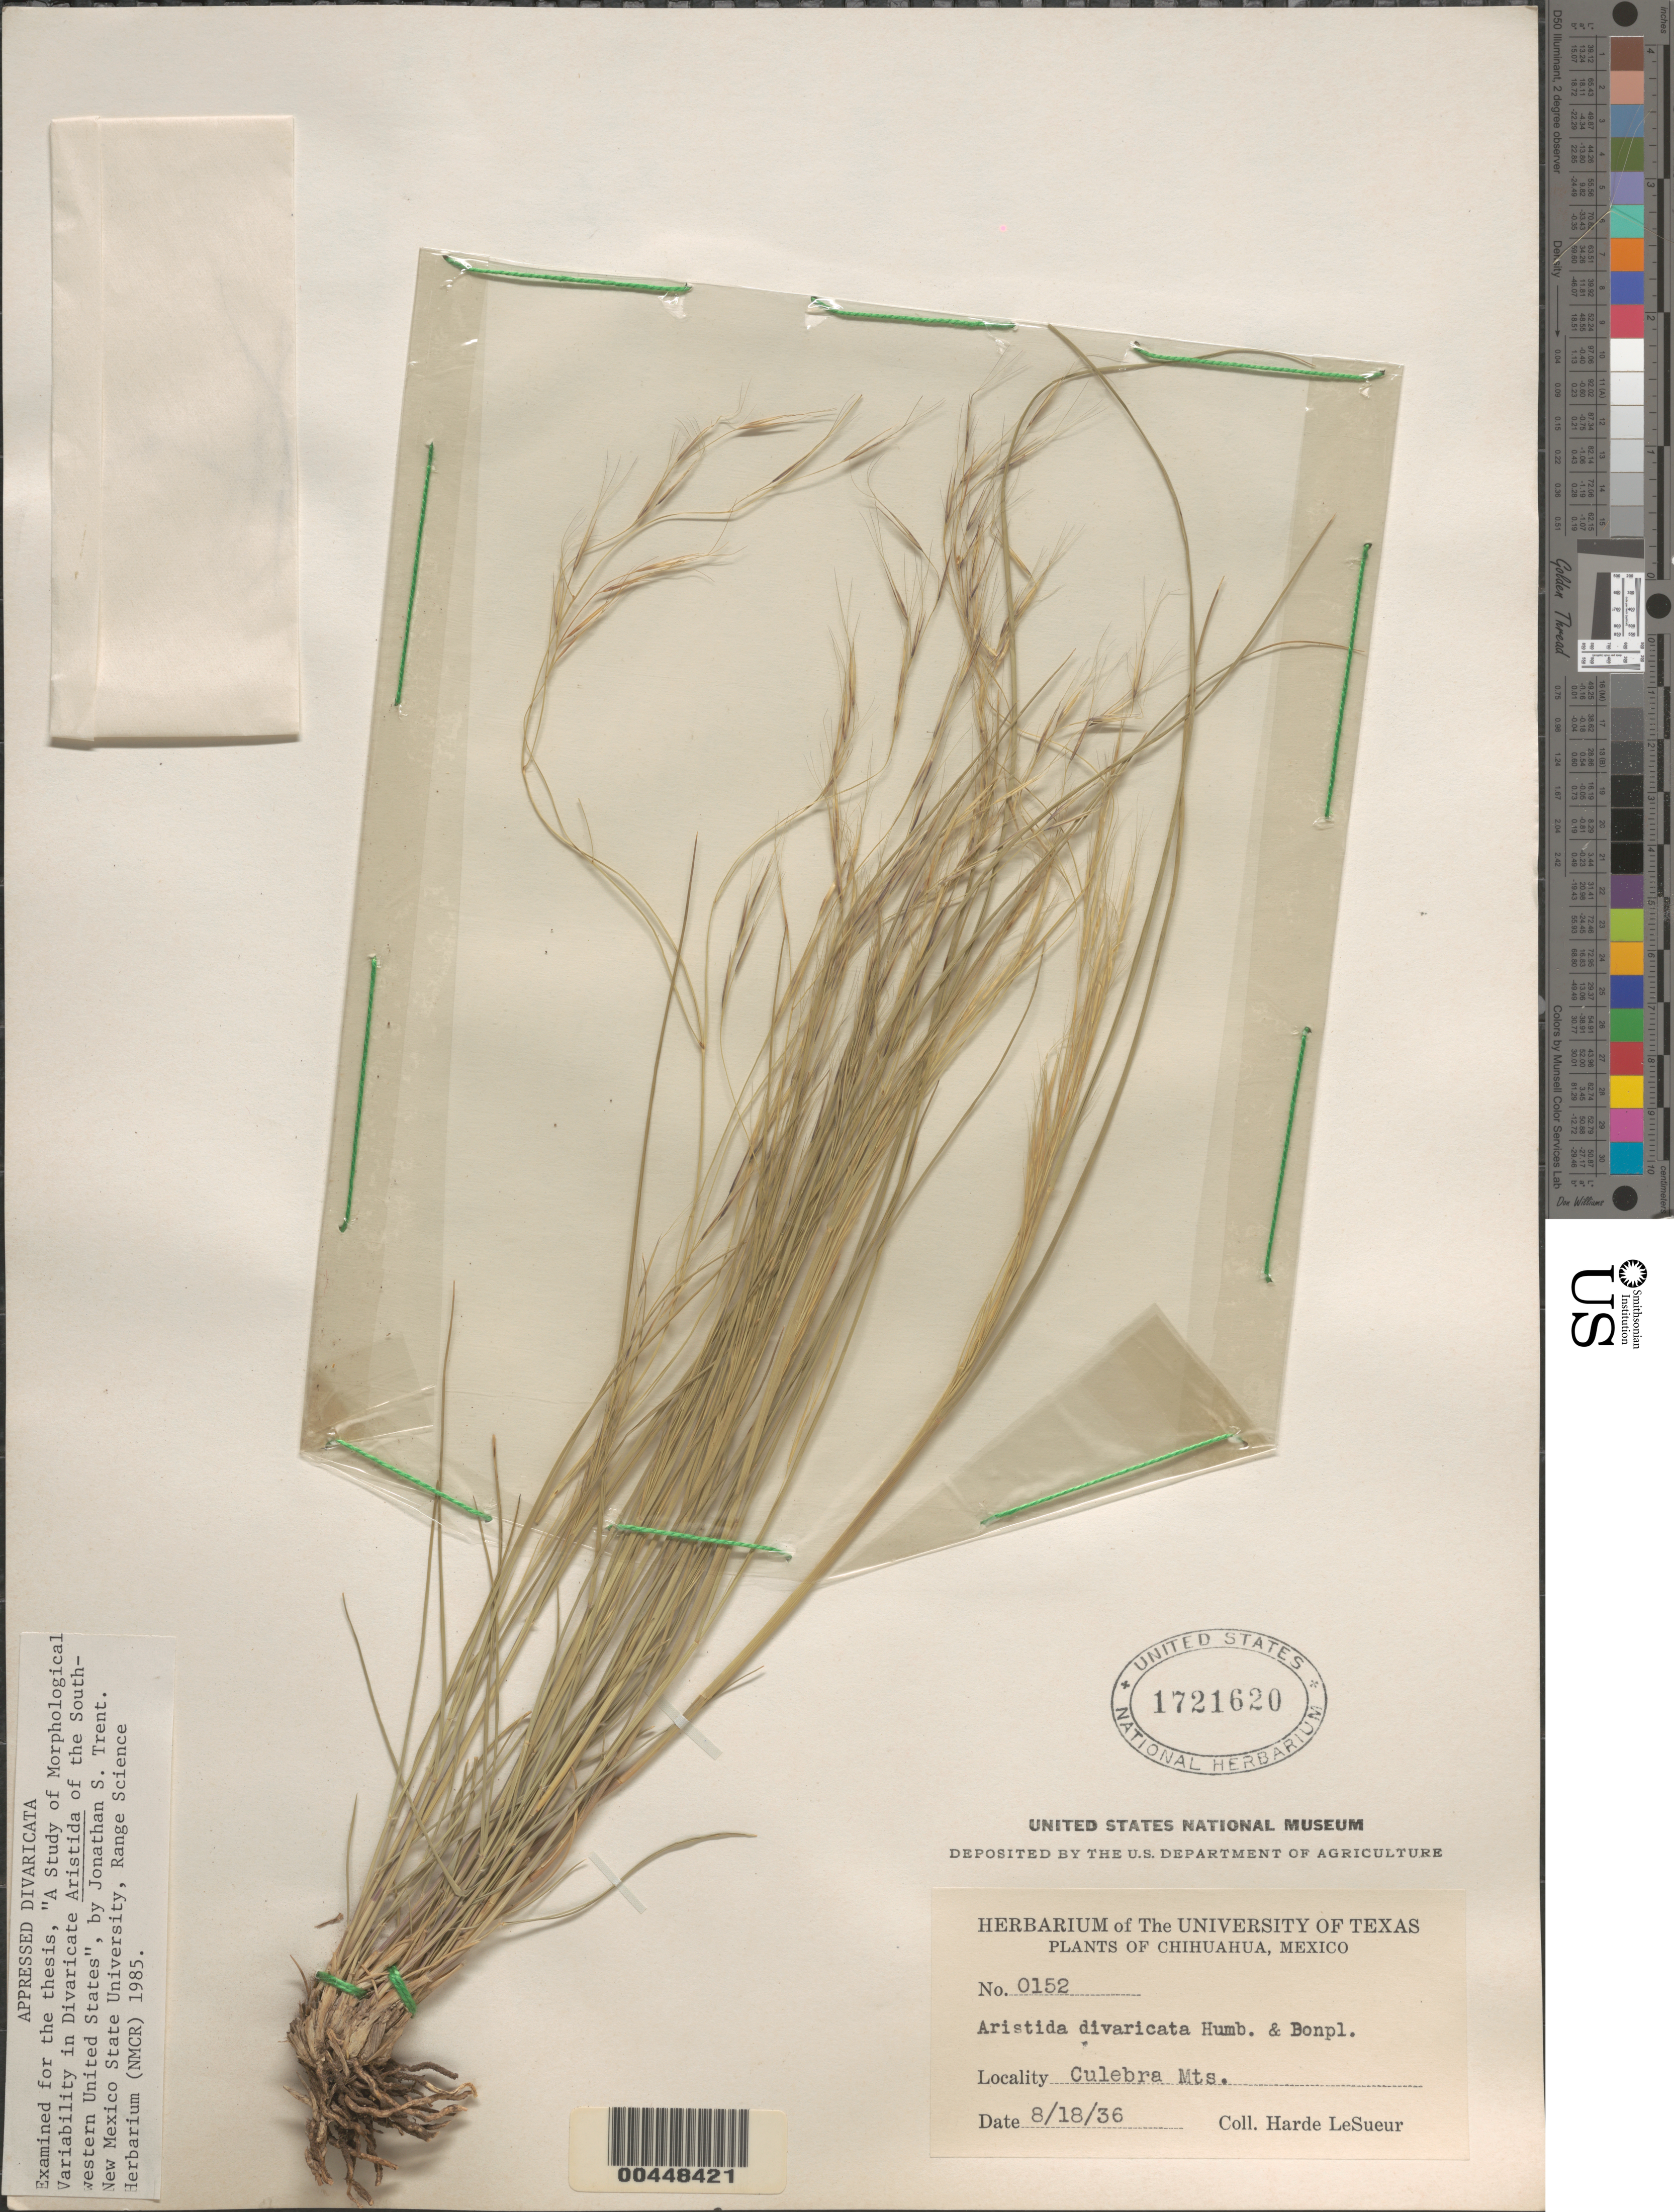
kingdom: Plantae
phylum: Tracheophyta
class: Liliopsida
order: Poales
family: Poaceae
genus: Aristida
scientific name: Aristida divaricata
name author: Humb. & Bonpl. ex Willd.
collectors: D. H. LeSueur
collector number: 0152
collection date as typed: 18 Aug 1936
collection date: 1936-08-18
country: Mexico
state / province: Chihuahua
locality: Culebra Mtns.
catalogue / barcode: US 1721620